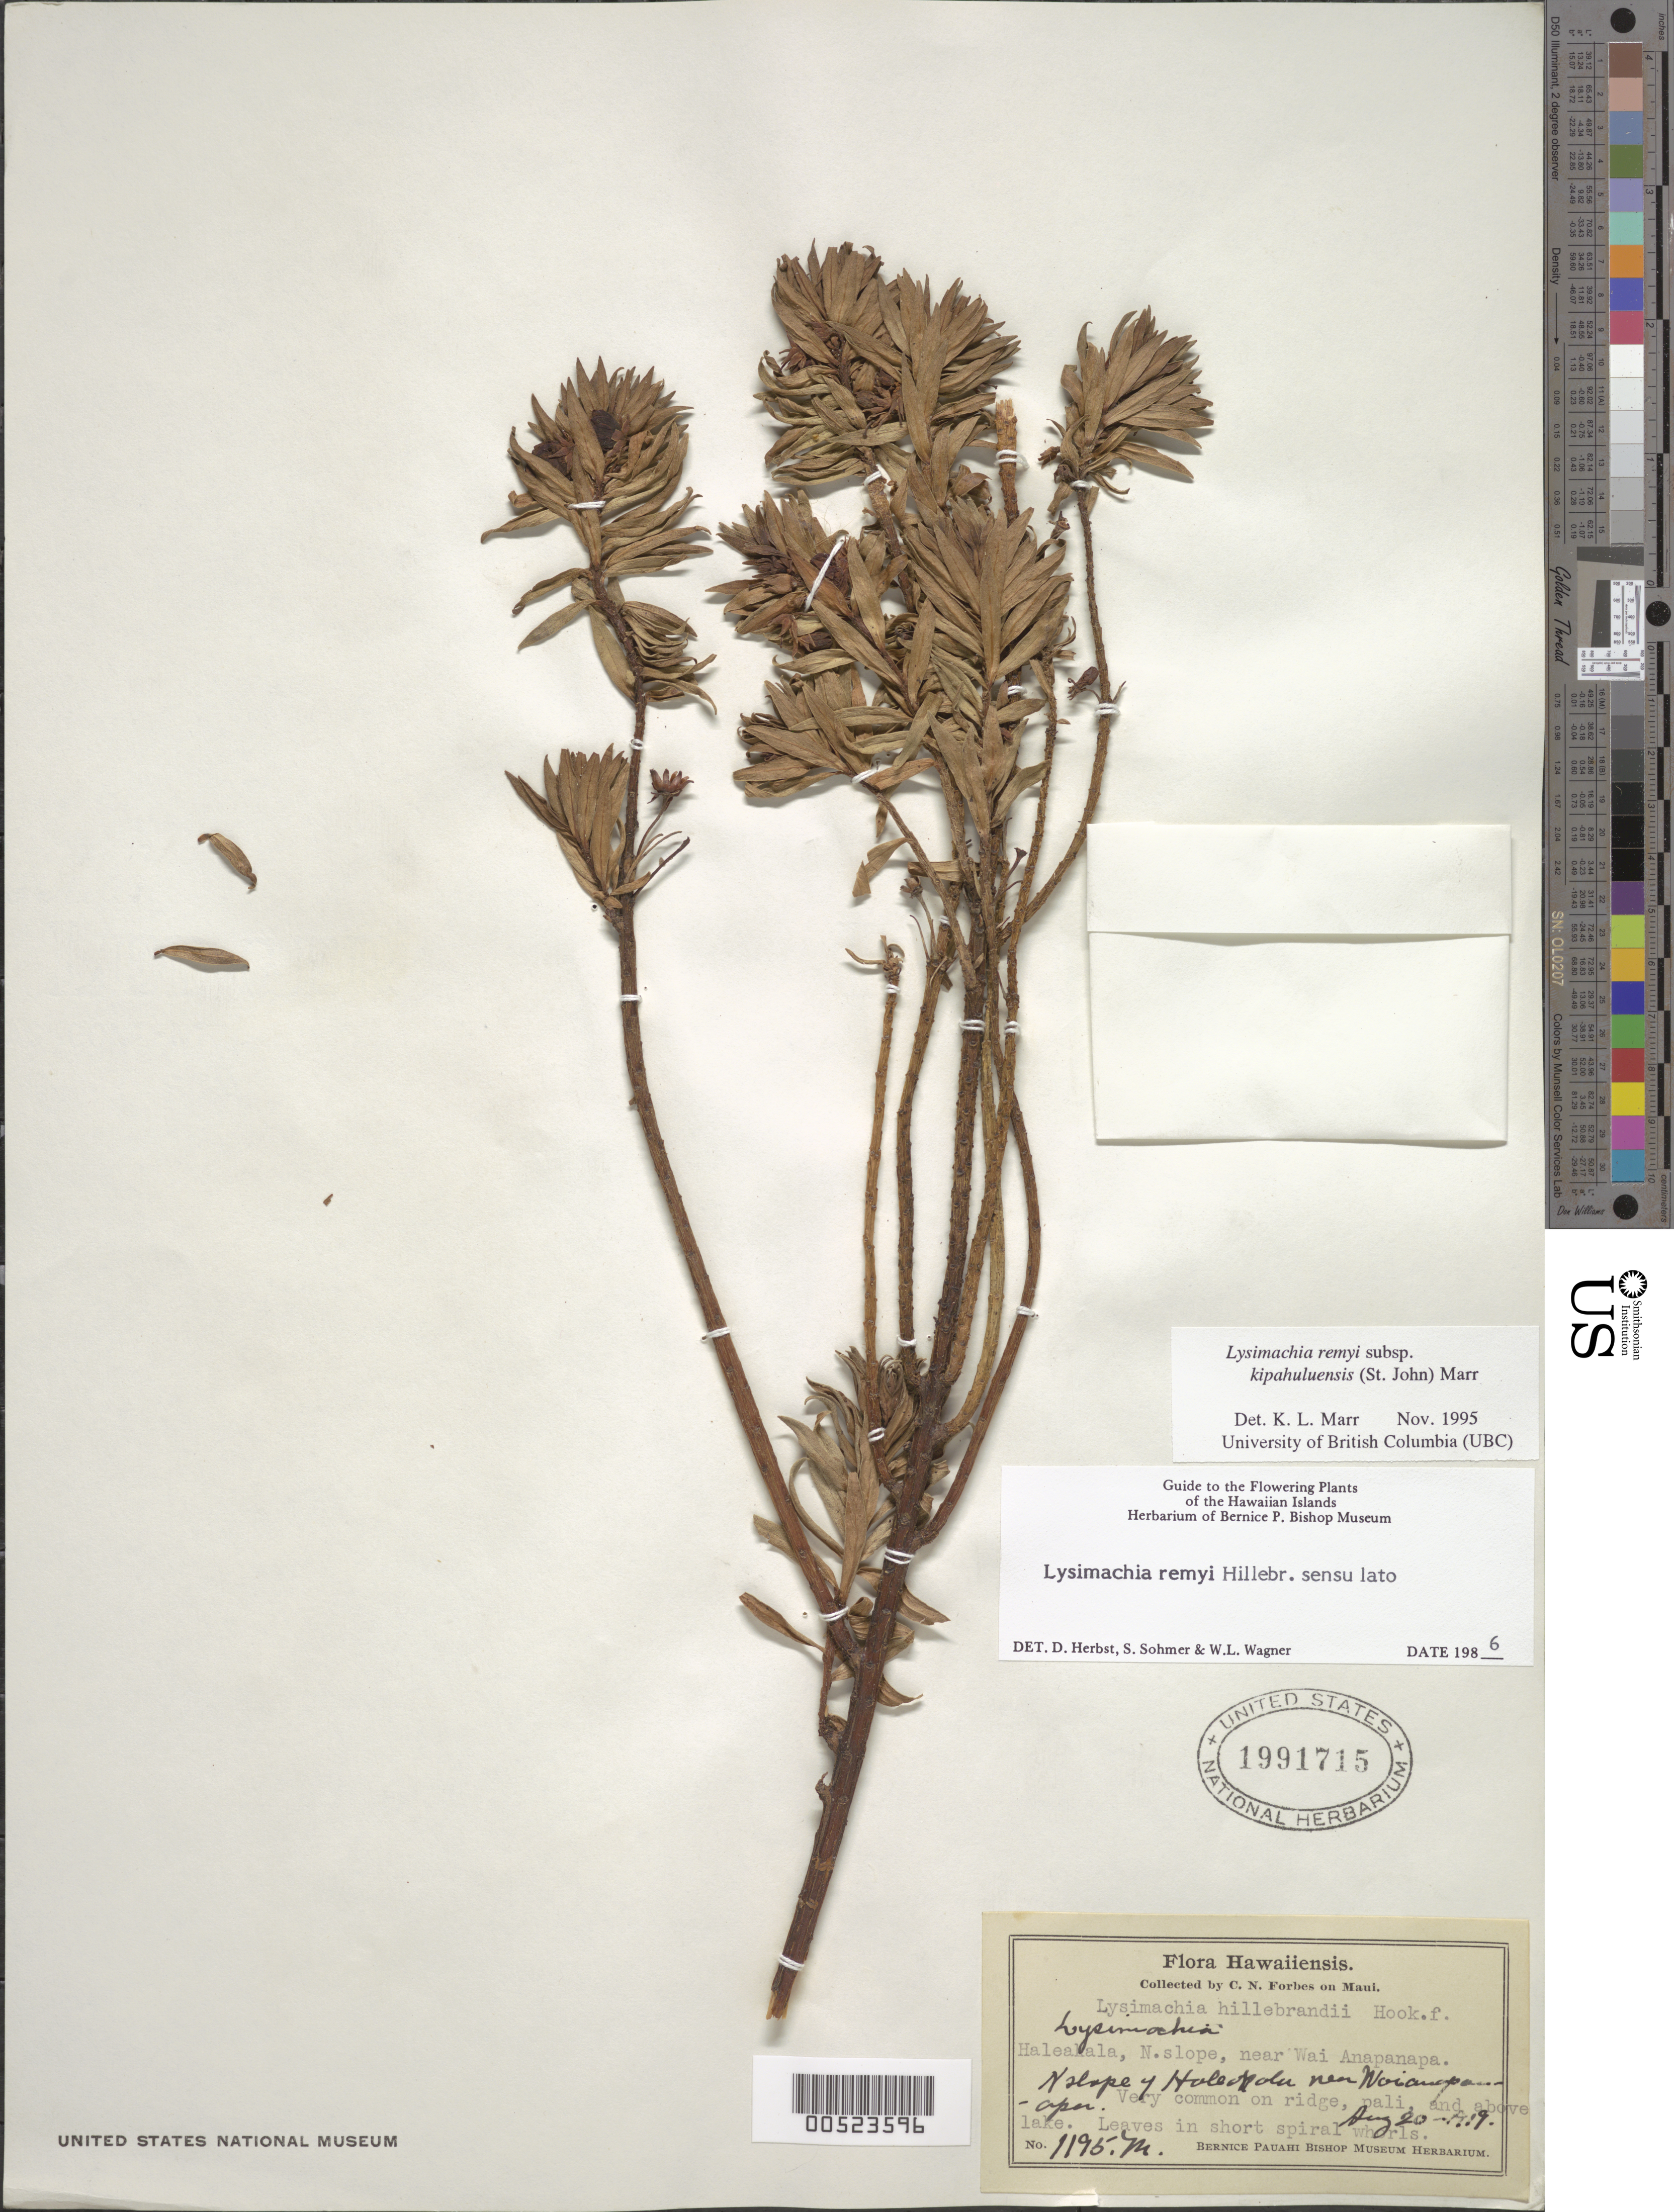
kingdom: Plantae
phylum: Tracheophyta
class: Magnoliopsida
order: Ericales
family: Primulaceae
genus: Lysimachia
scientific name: Lysimachia remyi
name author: Hillebr.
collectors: C. N. Forbes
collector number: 1195.M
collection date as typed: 20 Aug 1919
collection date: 1919-08-20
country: United States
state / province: Hawaii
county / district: Maui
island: Maui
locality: Haleakala, N slope, near Wai Anapanapa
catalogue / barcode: US 1991715